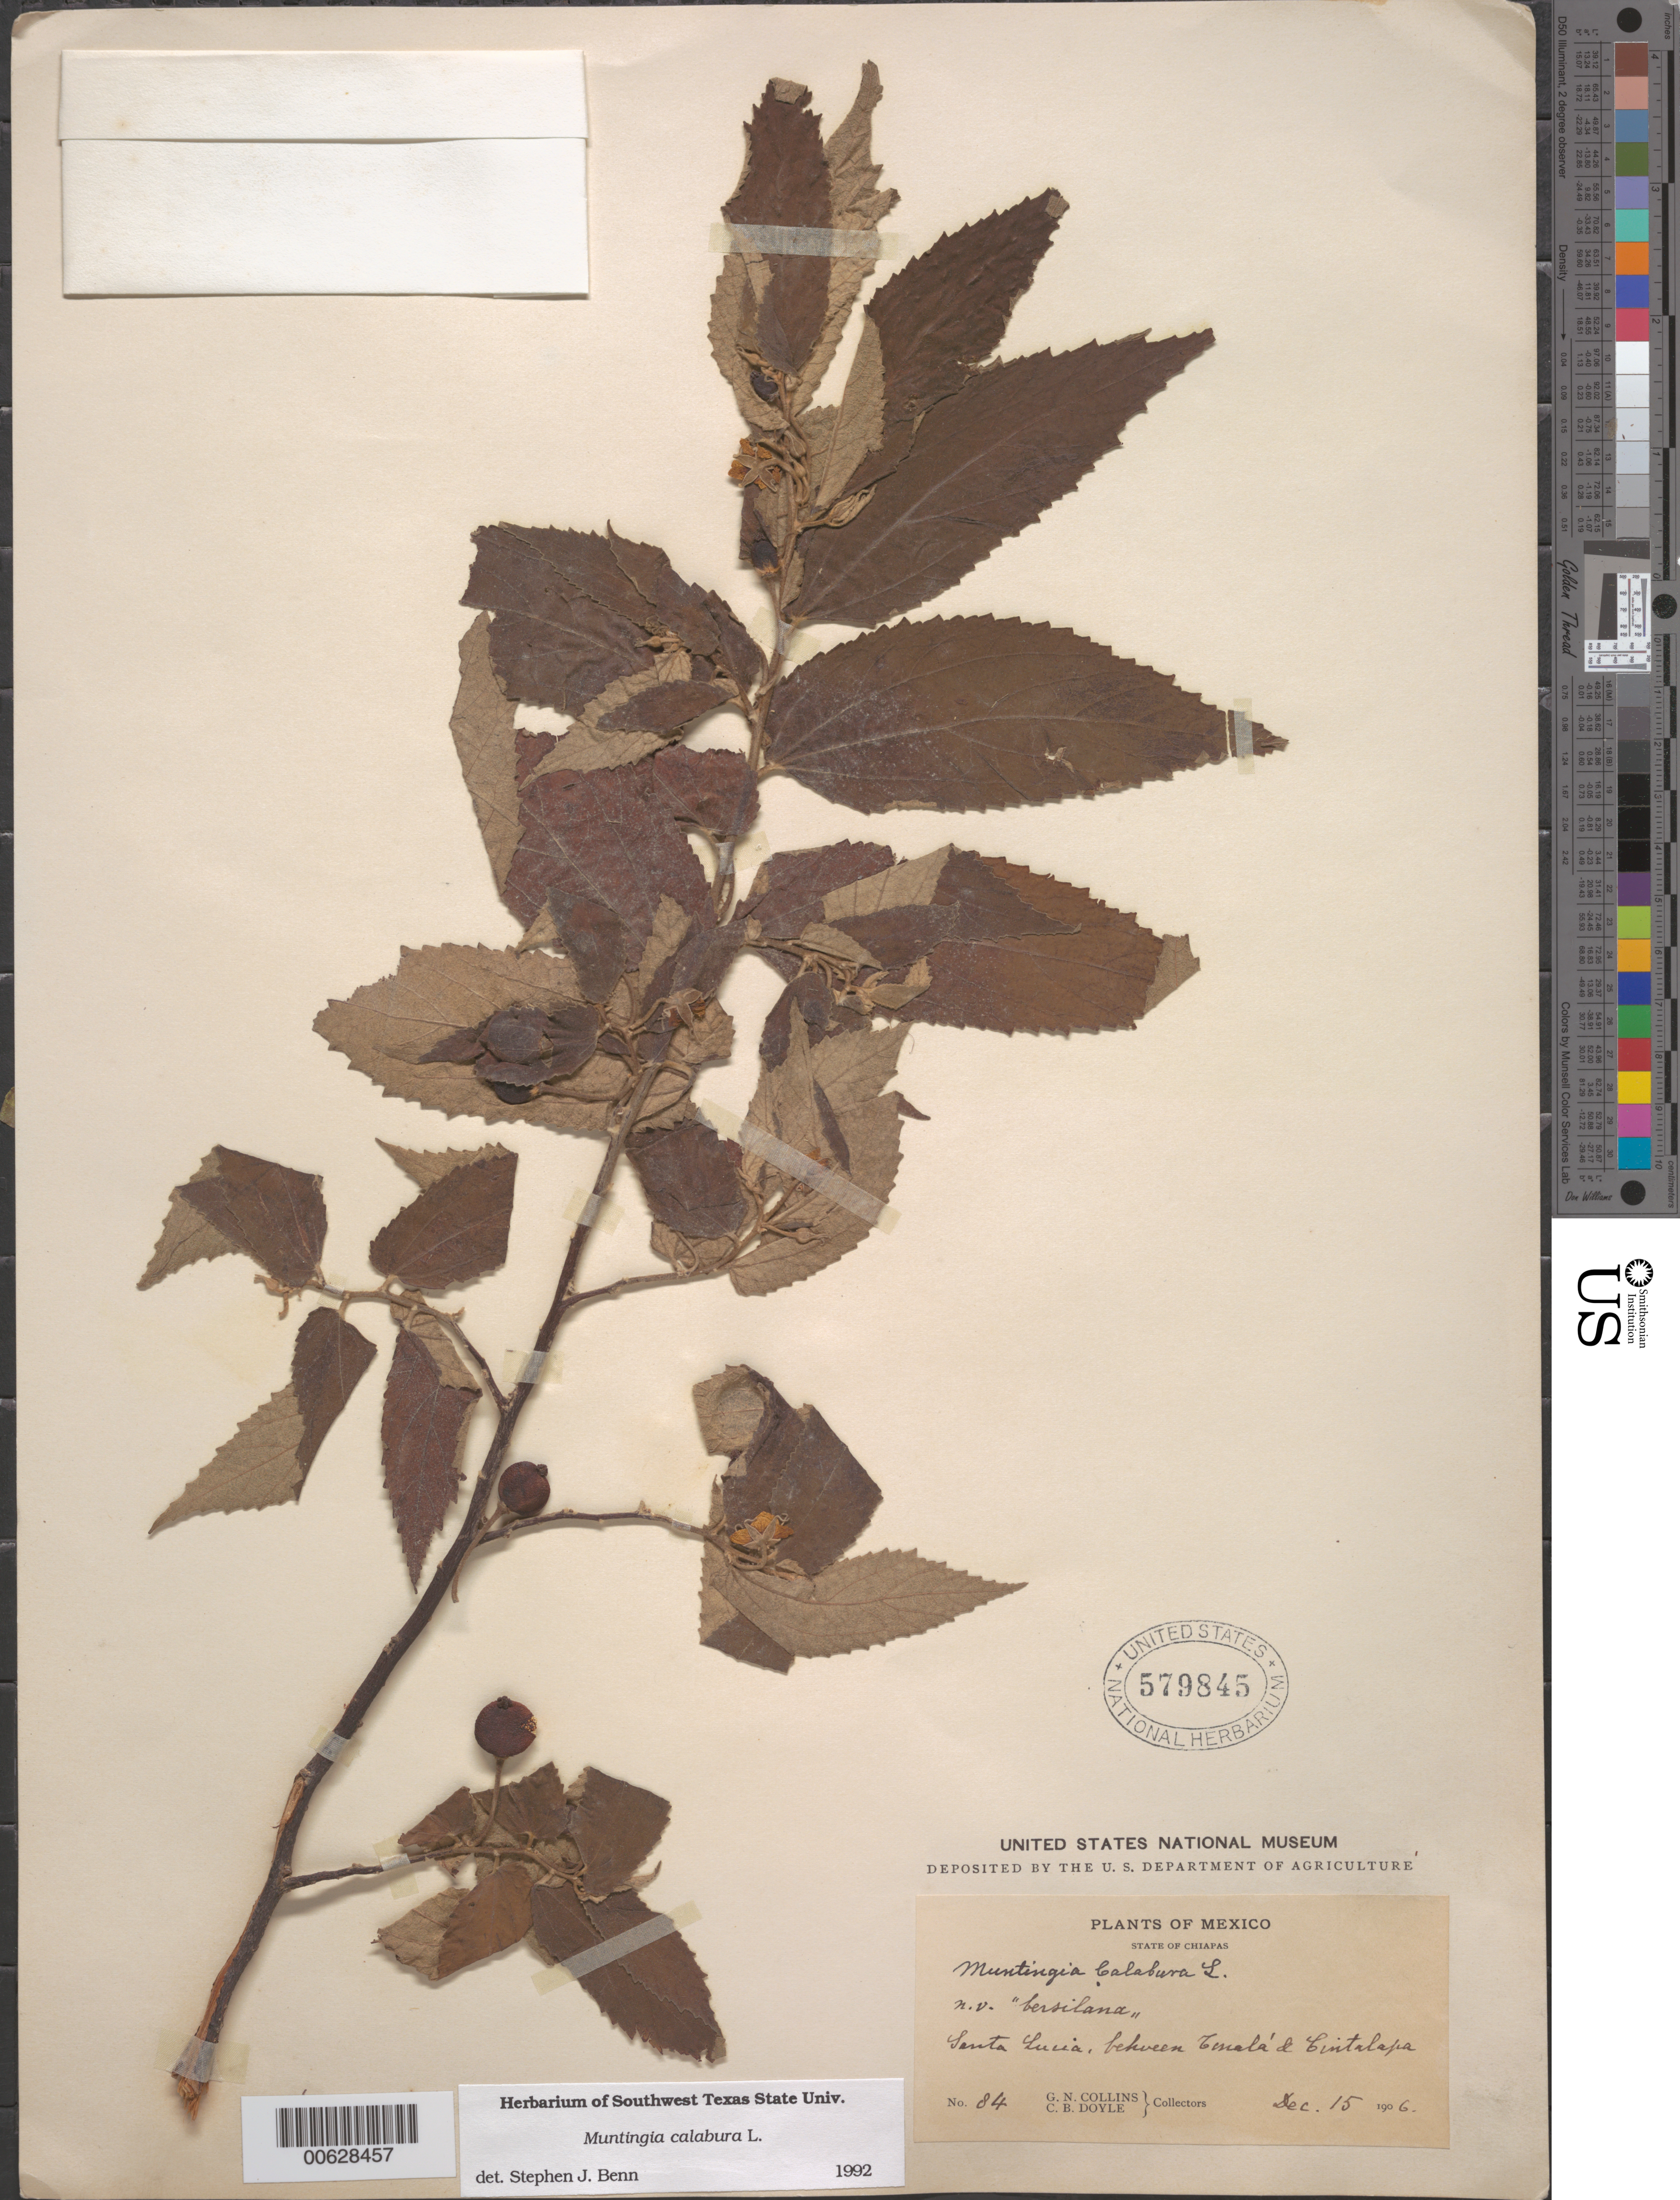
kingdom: Plantae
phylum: Tracheophyta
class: Magnoliopsida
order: Malvales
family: Muntingiaceae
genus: Muntingia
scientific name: Muntingia calabura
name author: L.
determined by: Benn, S. J.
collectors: G. Collins & C. Doyle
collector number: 84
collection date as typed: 15 Dec 1906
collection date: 1906-12-15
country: Mexico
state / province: Chiapas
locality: Santa Lucia, between Tenalá [sic] & Tintalapa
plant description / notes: Common name: Bersilana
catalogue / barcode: US 579845